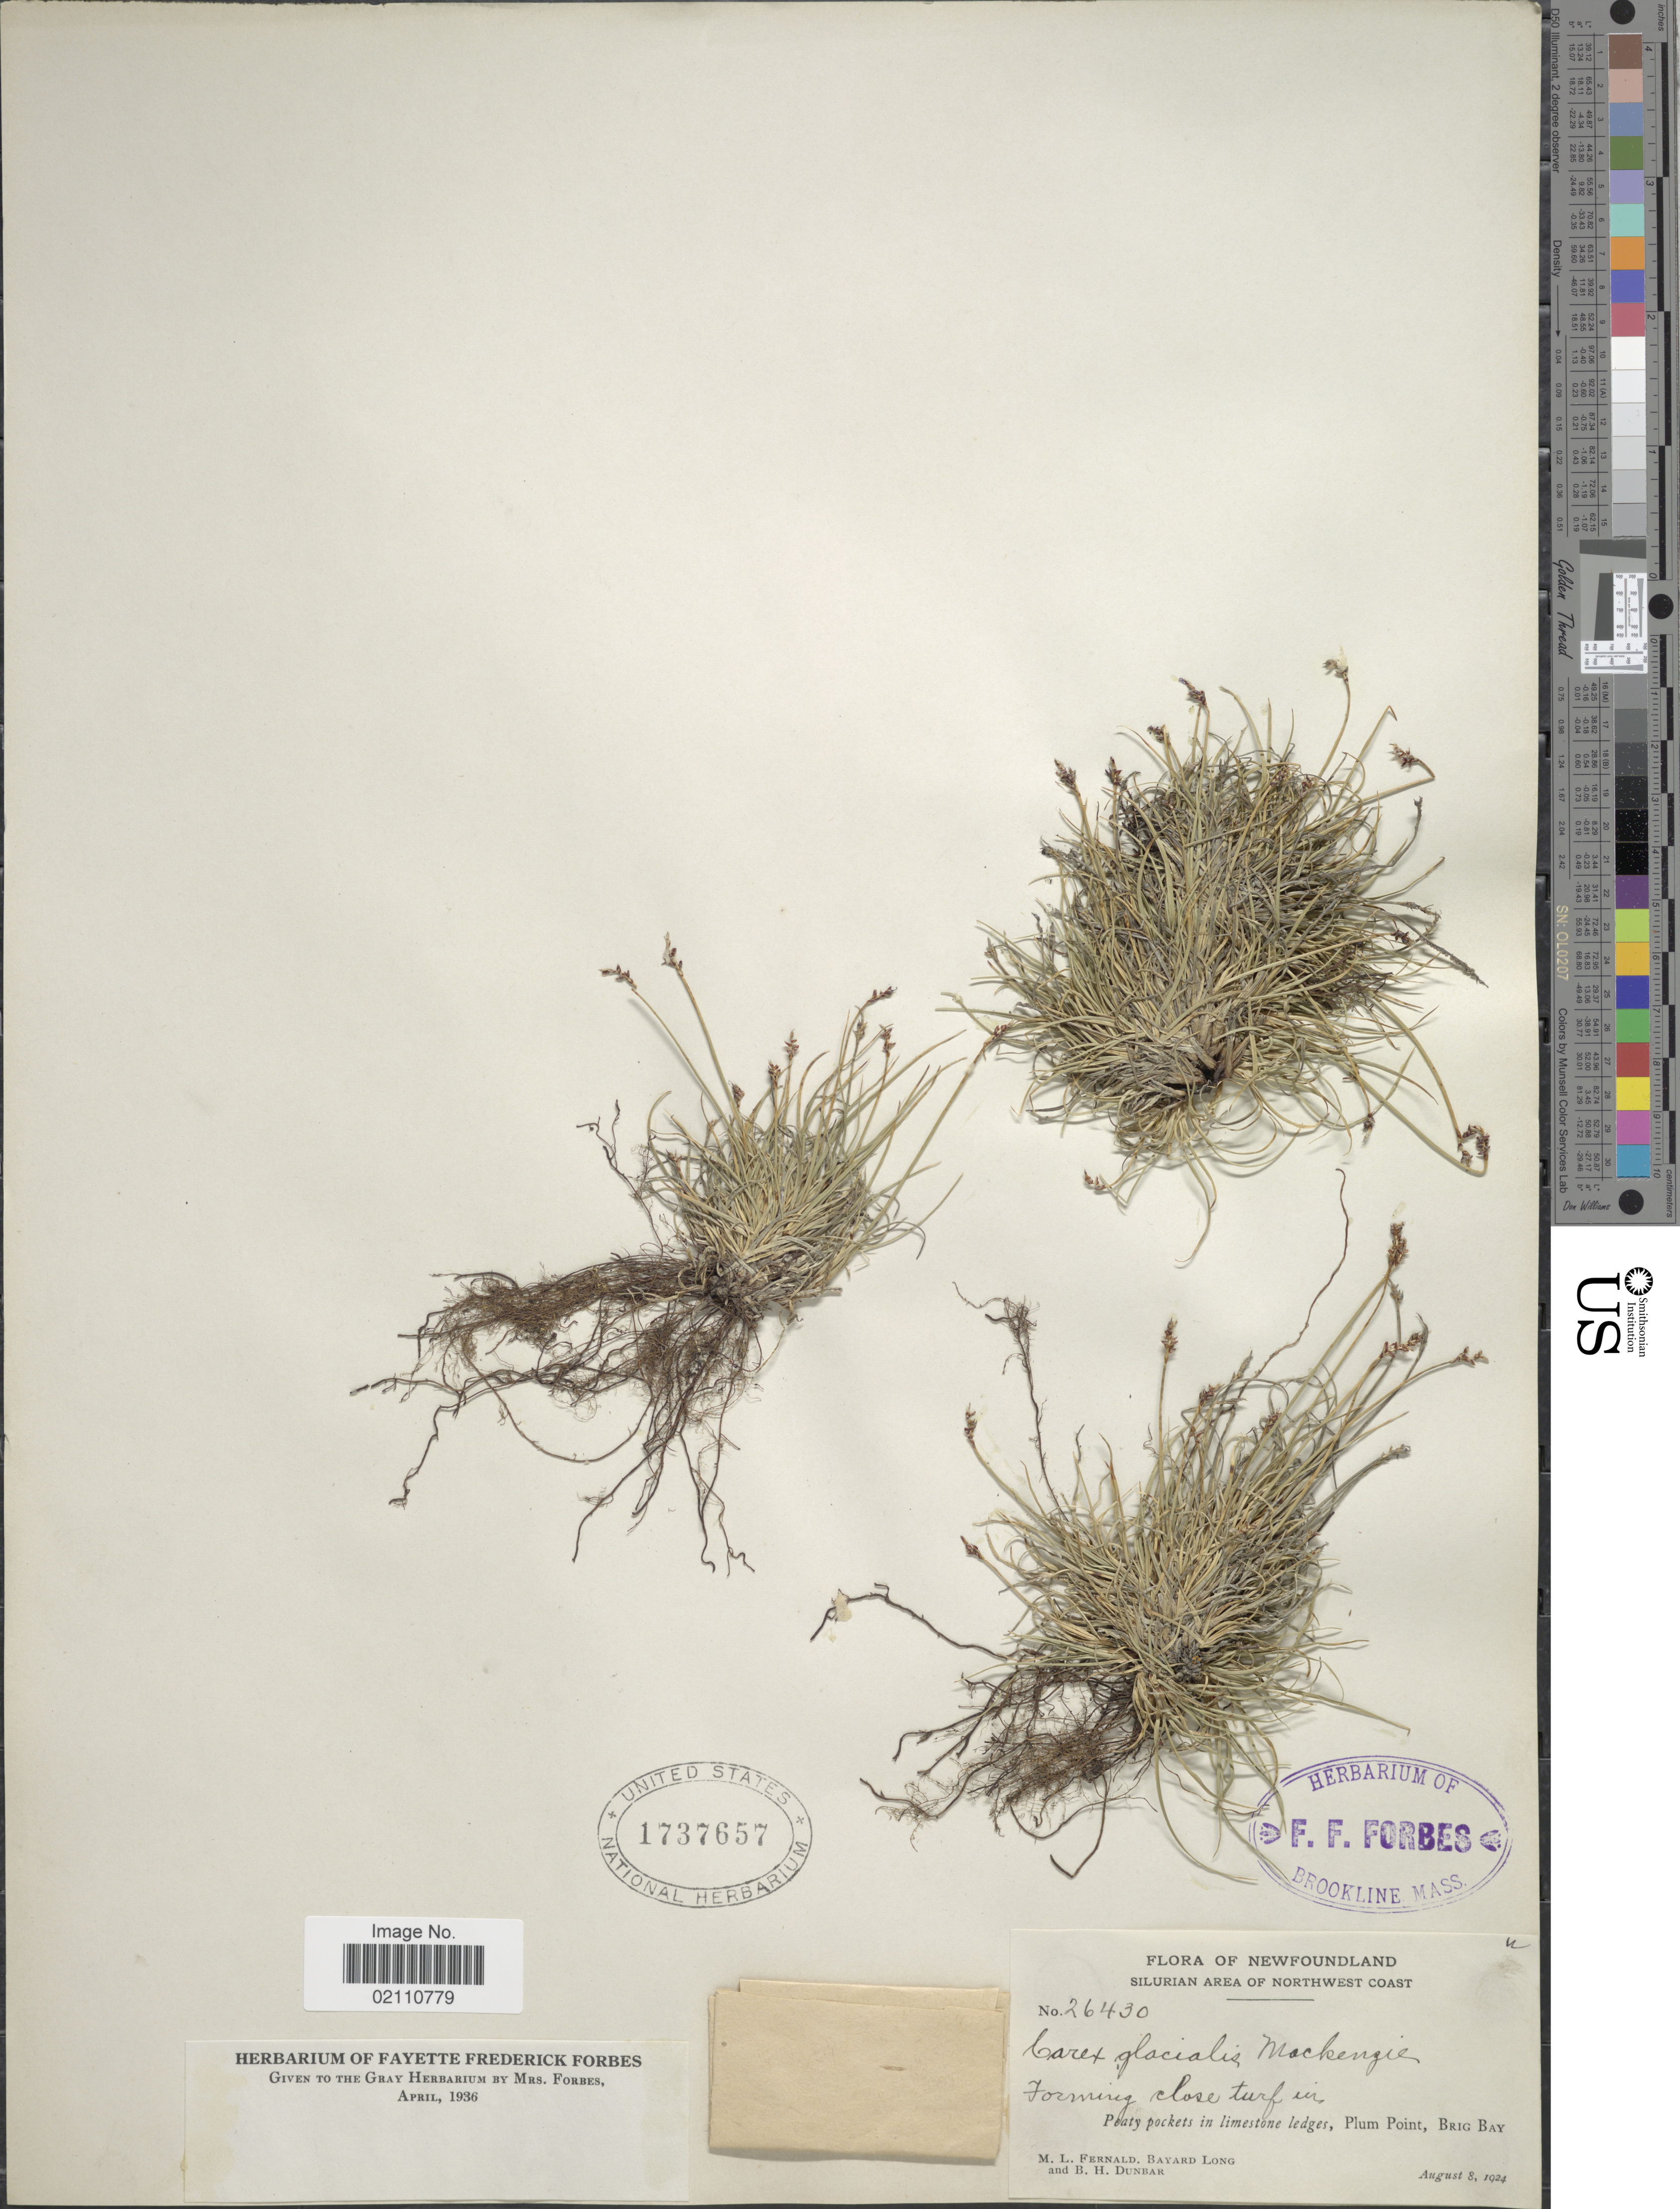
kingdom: Plantae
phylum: Tracheophyta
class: Liliopsida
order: Poales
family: Cyperaceae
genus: Carex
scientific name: Carex glacialis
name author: Mack.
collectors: M. L. Fernald, B. Long & B. Dunbar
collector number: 26430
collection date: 1924-08-08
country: Canada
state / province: Newfoundland and Labrador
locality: Silurian Area of Northwest Coast, Plum Point, Brig Bay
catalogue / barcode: US 1737657